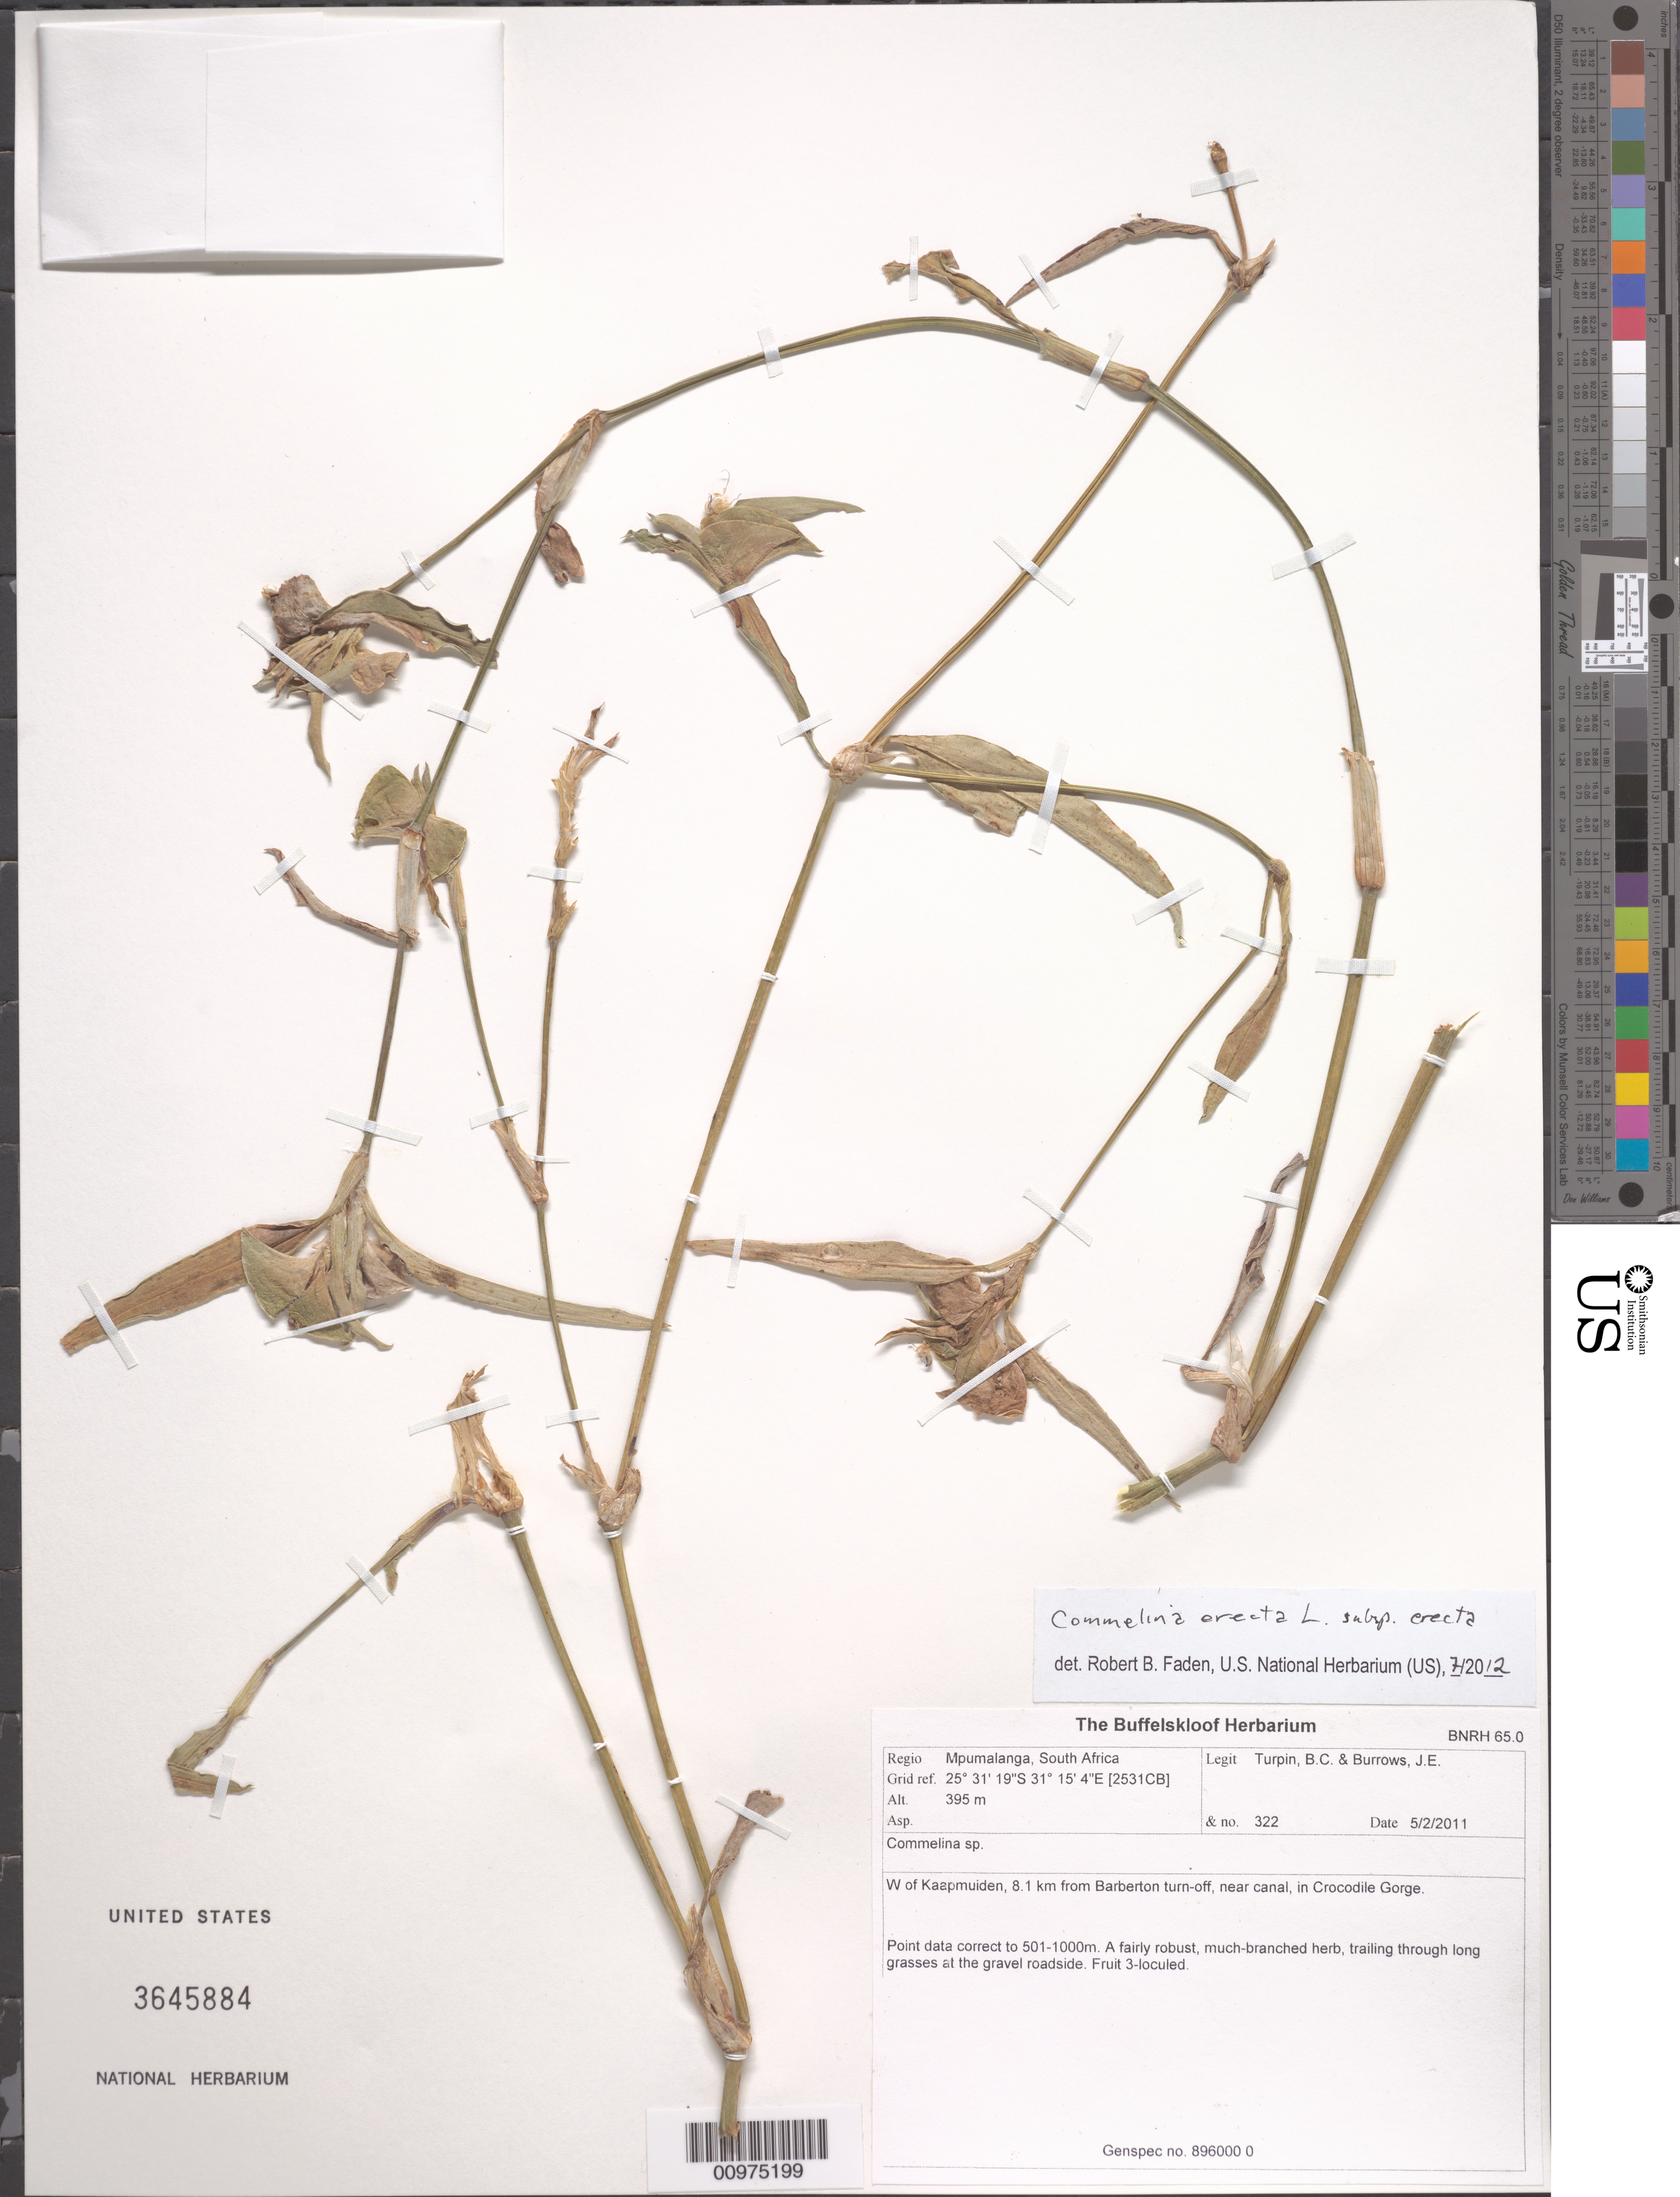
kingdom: Plantae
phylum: Tracheophyta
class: Liliopsida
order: Commelinales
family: Commelinaceae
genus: Commelina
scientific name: Commelina erecta subsp. erecta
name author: L.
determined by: Faden, Robert B., (US), Smithsonian Institution - National Museum of Natural History (UNITED STATES)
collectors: B. C. Turpin & J. Burrows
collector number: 322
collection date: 2011-02-05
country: South Africa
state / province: Mpumalanga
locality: W of Kaapmuiden, 8.1 km from Barberton turn-off, near canal, in Crocodile Gorge.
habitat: gravel roadside.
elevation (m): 395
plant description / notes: Point data correct to 501-1000 m. Genspec no. 896000 0. 2531CB. BNRH 65.0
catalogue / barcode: US 3645884